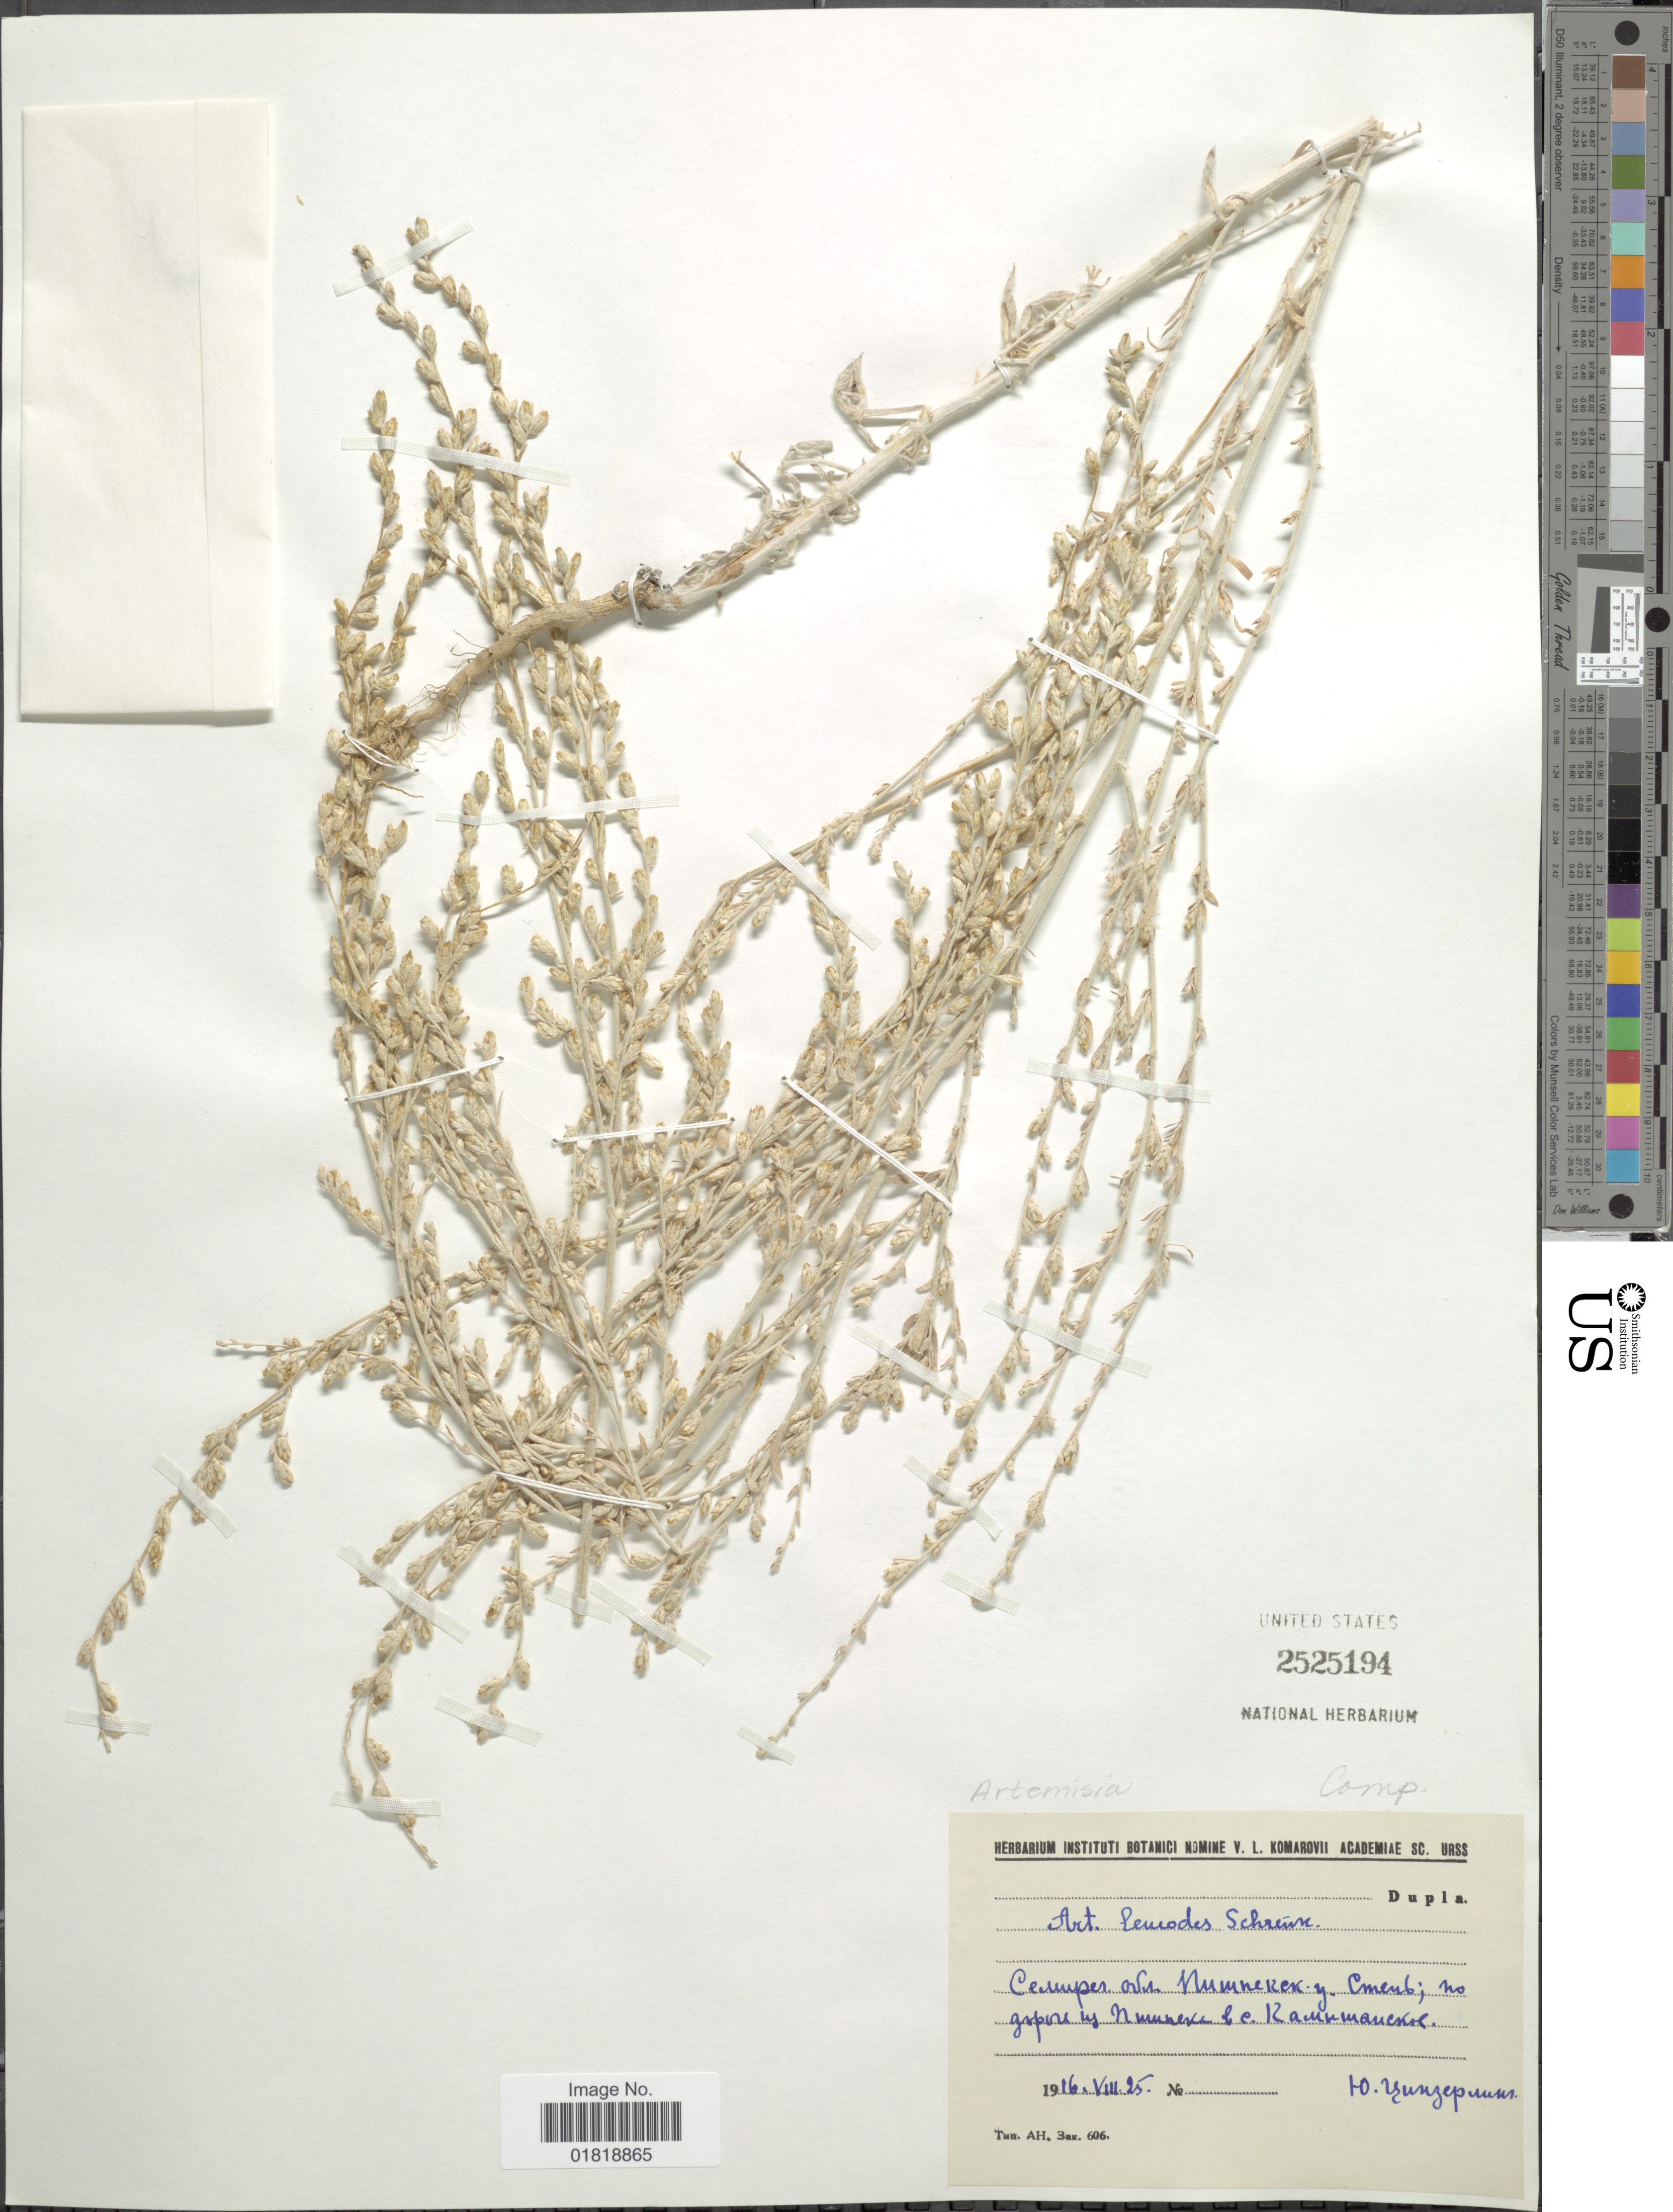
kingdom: Plantae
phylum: Tracheophyta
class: Magnoliopsida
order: Asterales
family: Asteraceae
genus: Artemisia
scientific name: Artemisia leucodes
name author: Schrenk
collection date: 1916-06-25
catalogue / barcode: US 2525194